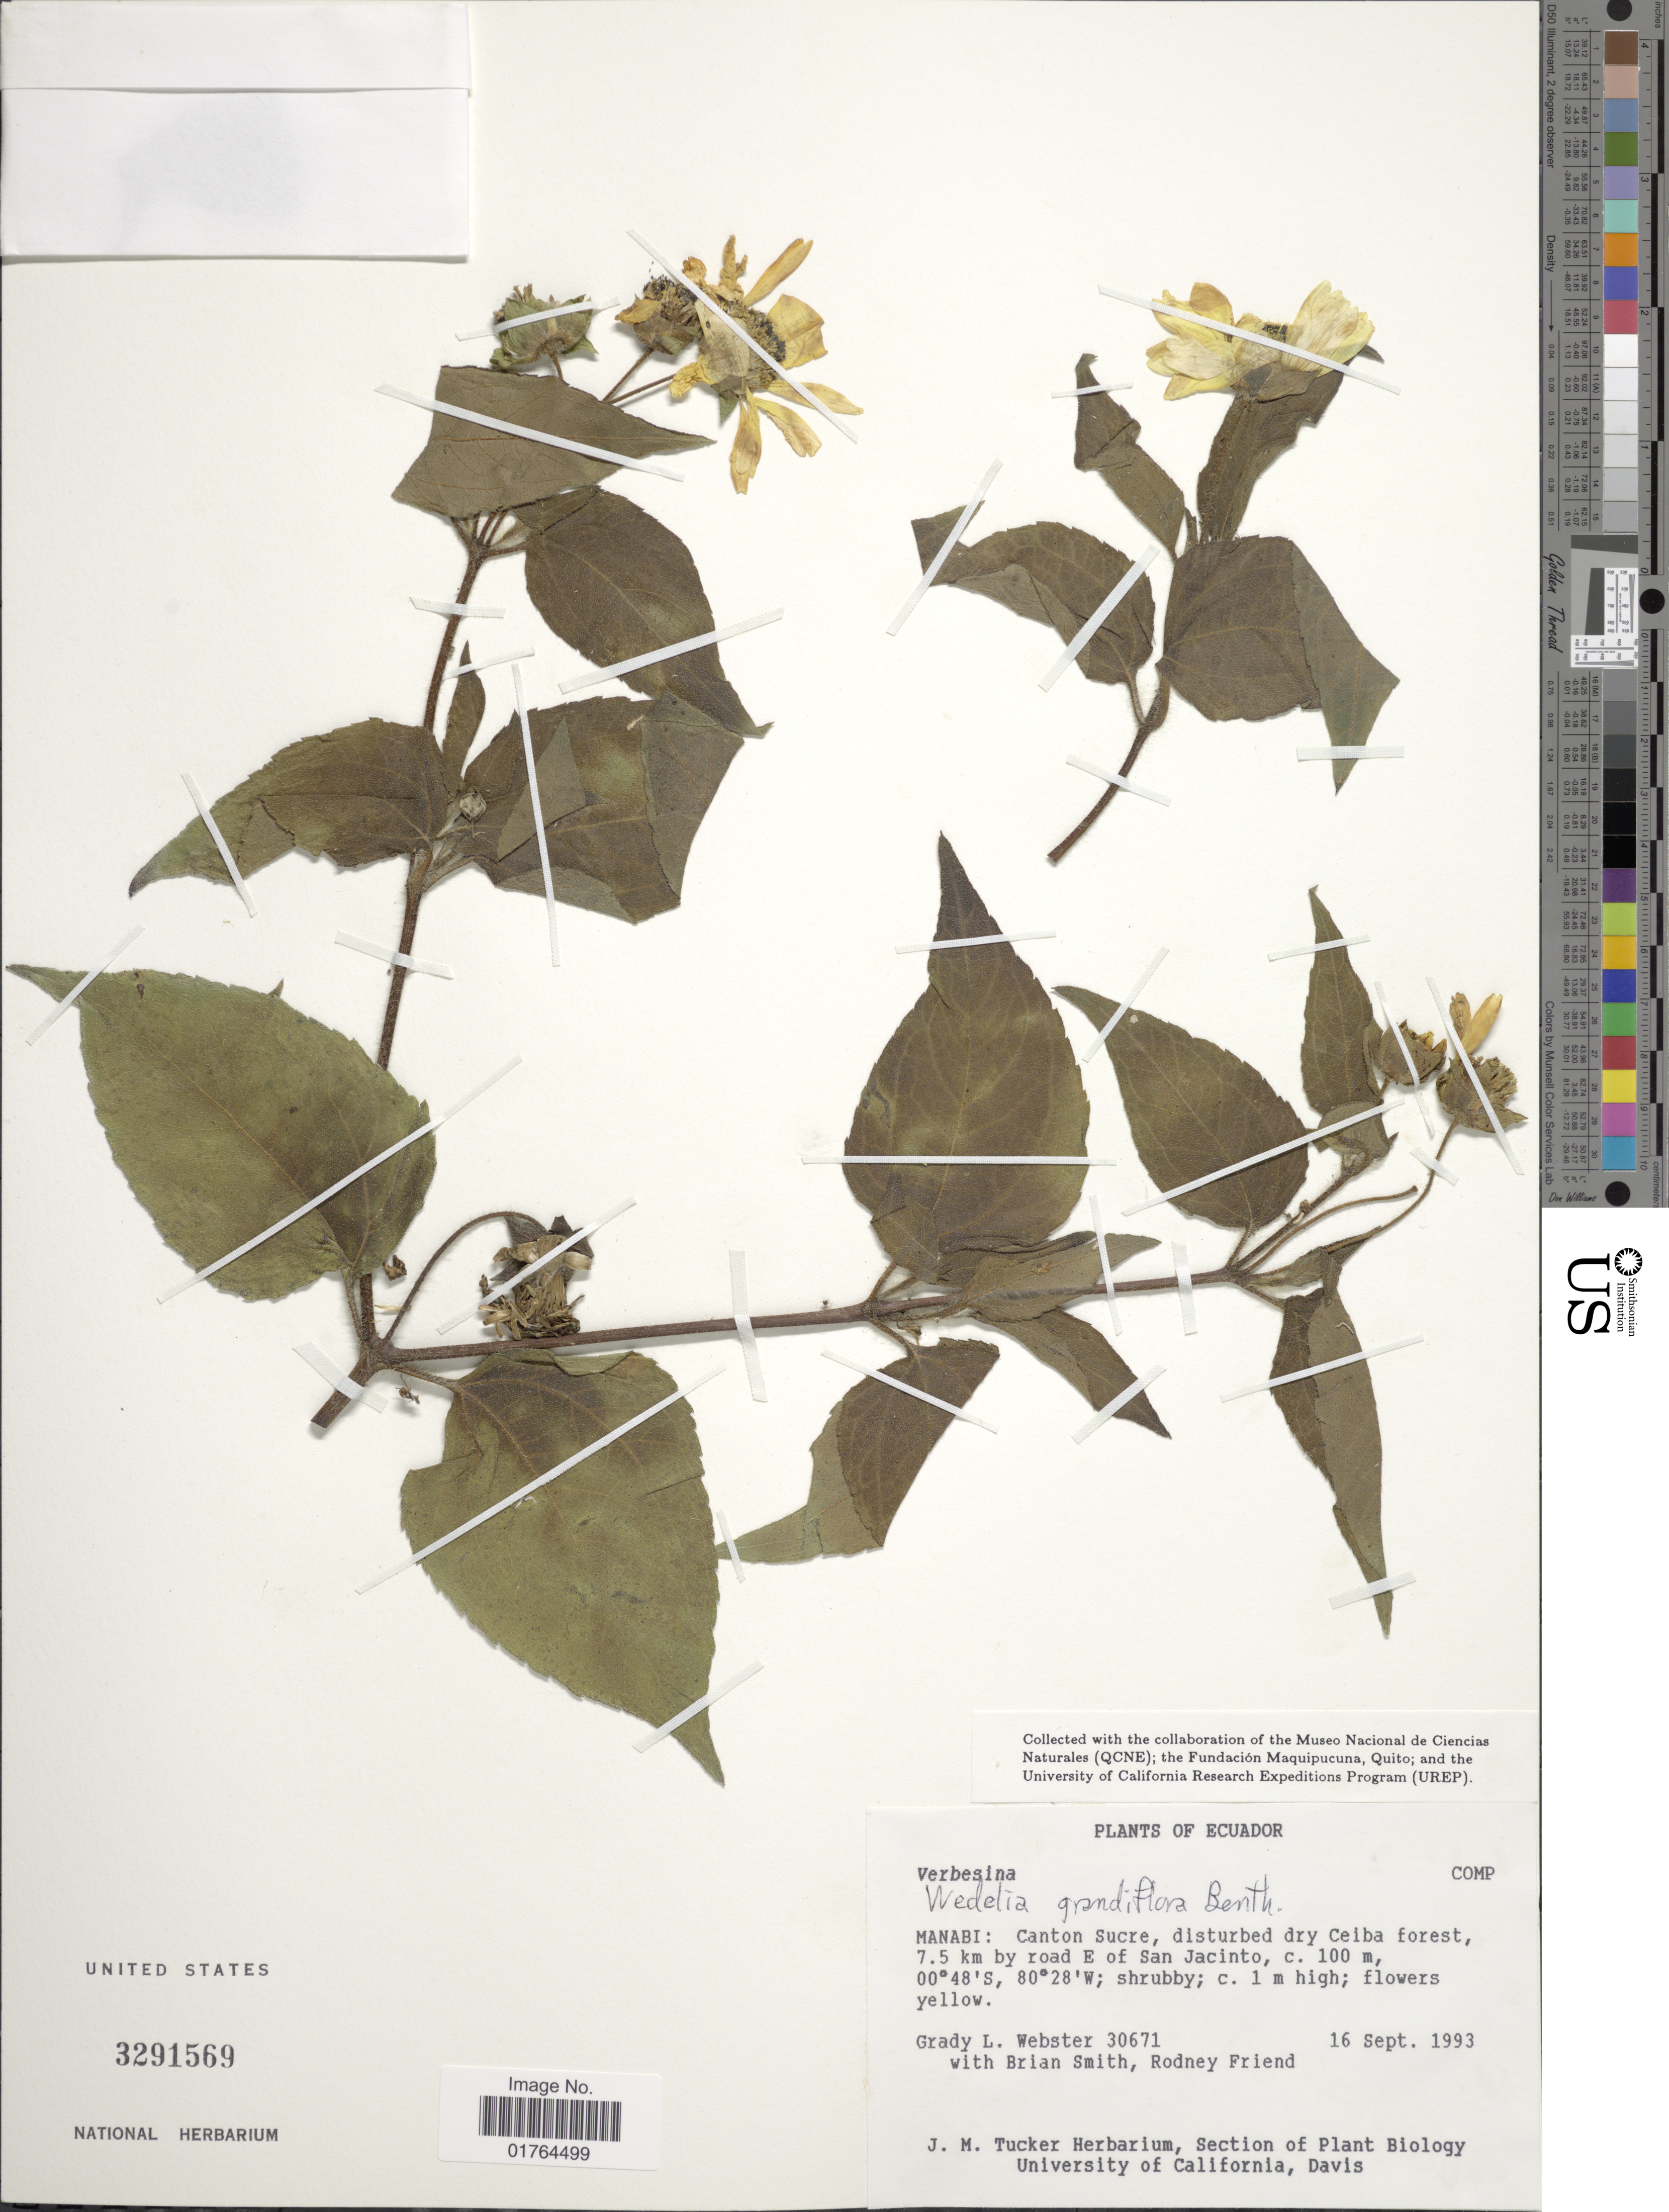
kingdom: Plantae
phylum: Tracheophyta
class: Magnoliopsida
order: Asterales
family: Asteraceae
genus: Wedelia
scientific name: Wedelia grandiflora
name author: Benth.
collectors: G. L. Webster, B. D. Smith & R. Friend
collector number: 30671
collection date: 1993-09-16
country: Ecuador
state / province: Manabí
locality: Canton Sucre, 7.5 km by road E of San Jacinto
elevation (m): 100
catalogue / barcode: US 3291569